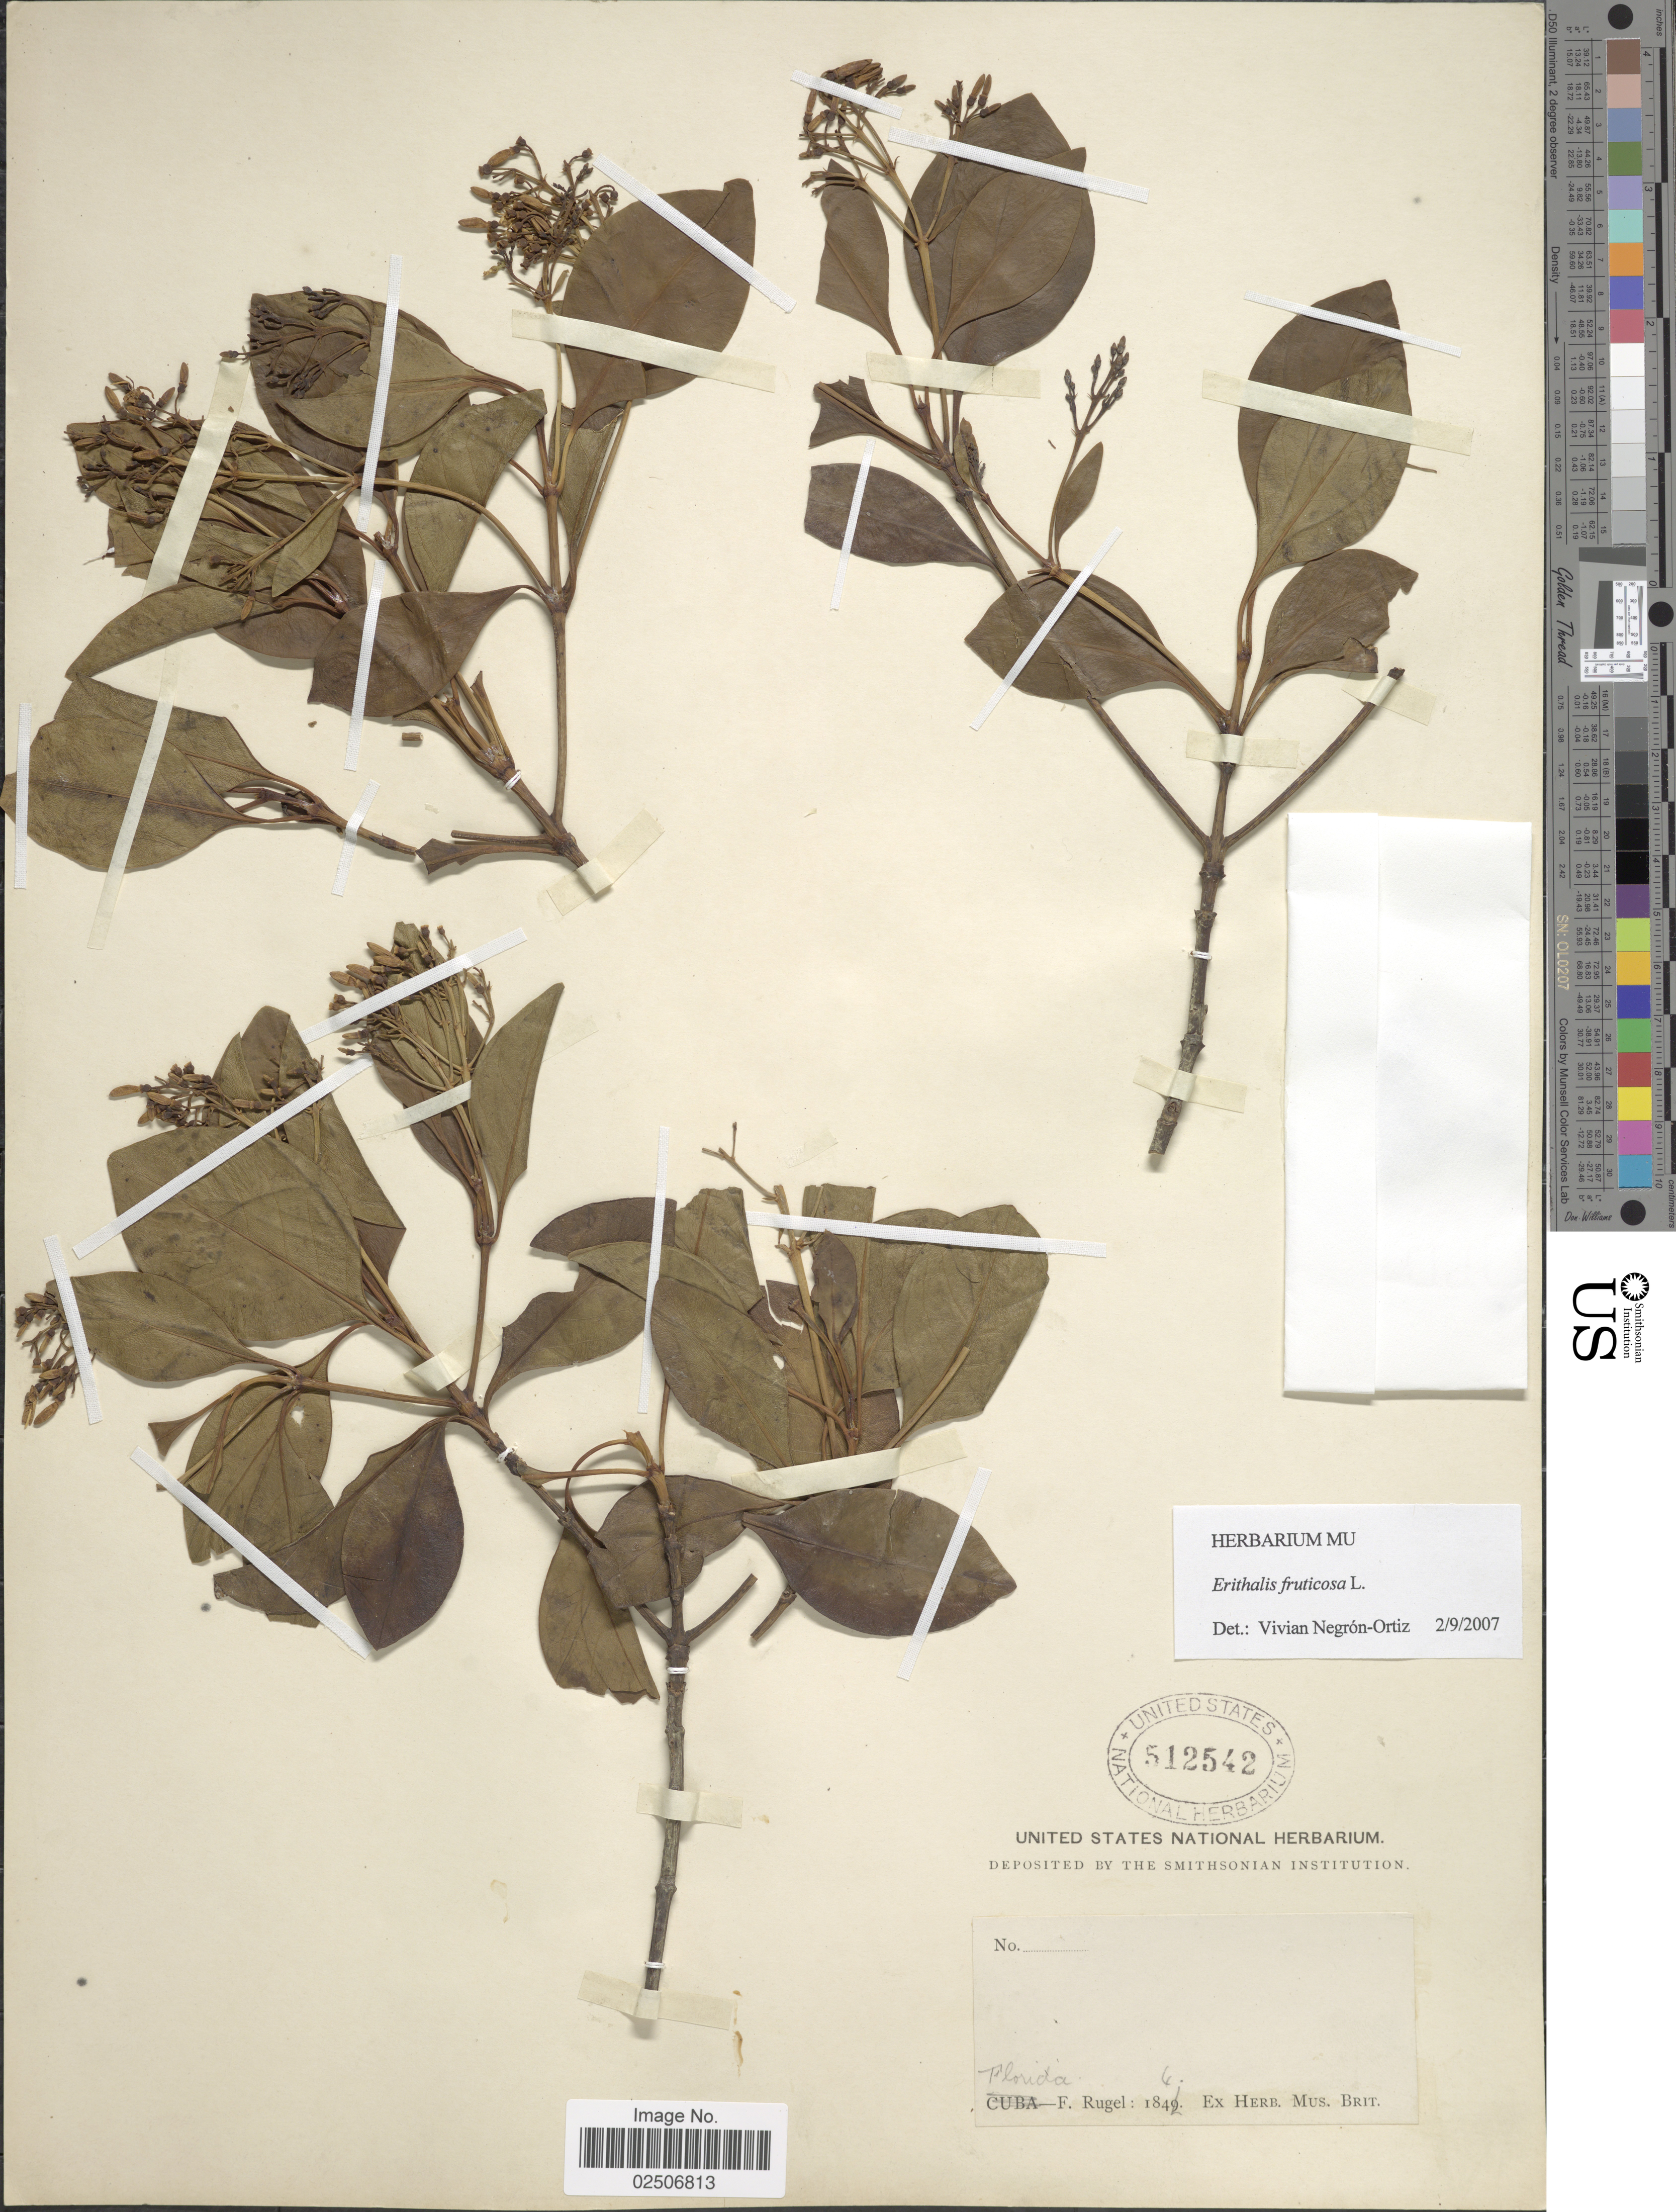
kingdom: Plantae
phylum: Tracheophyta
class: Magnoliopsida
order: Gentianales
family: Rubiaceae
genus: Erithalis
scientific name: Erithalis fruticosa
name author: L.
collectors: F. Rugel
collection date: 1841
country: United States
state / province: Florida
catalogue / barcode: US 512542